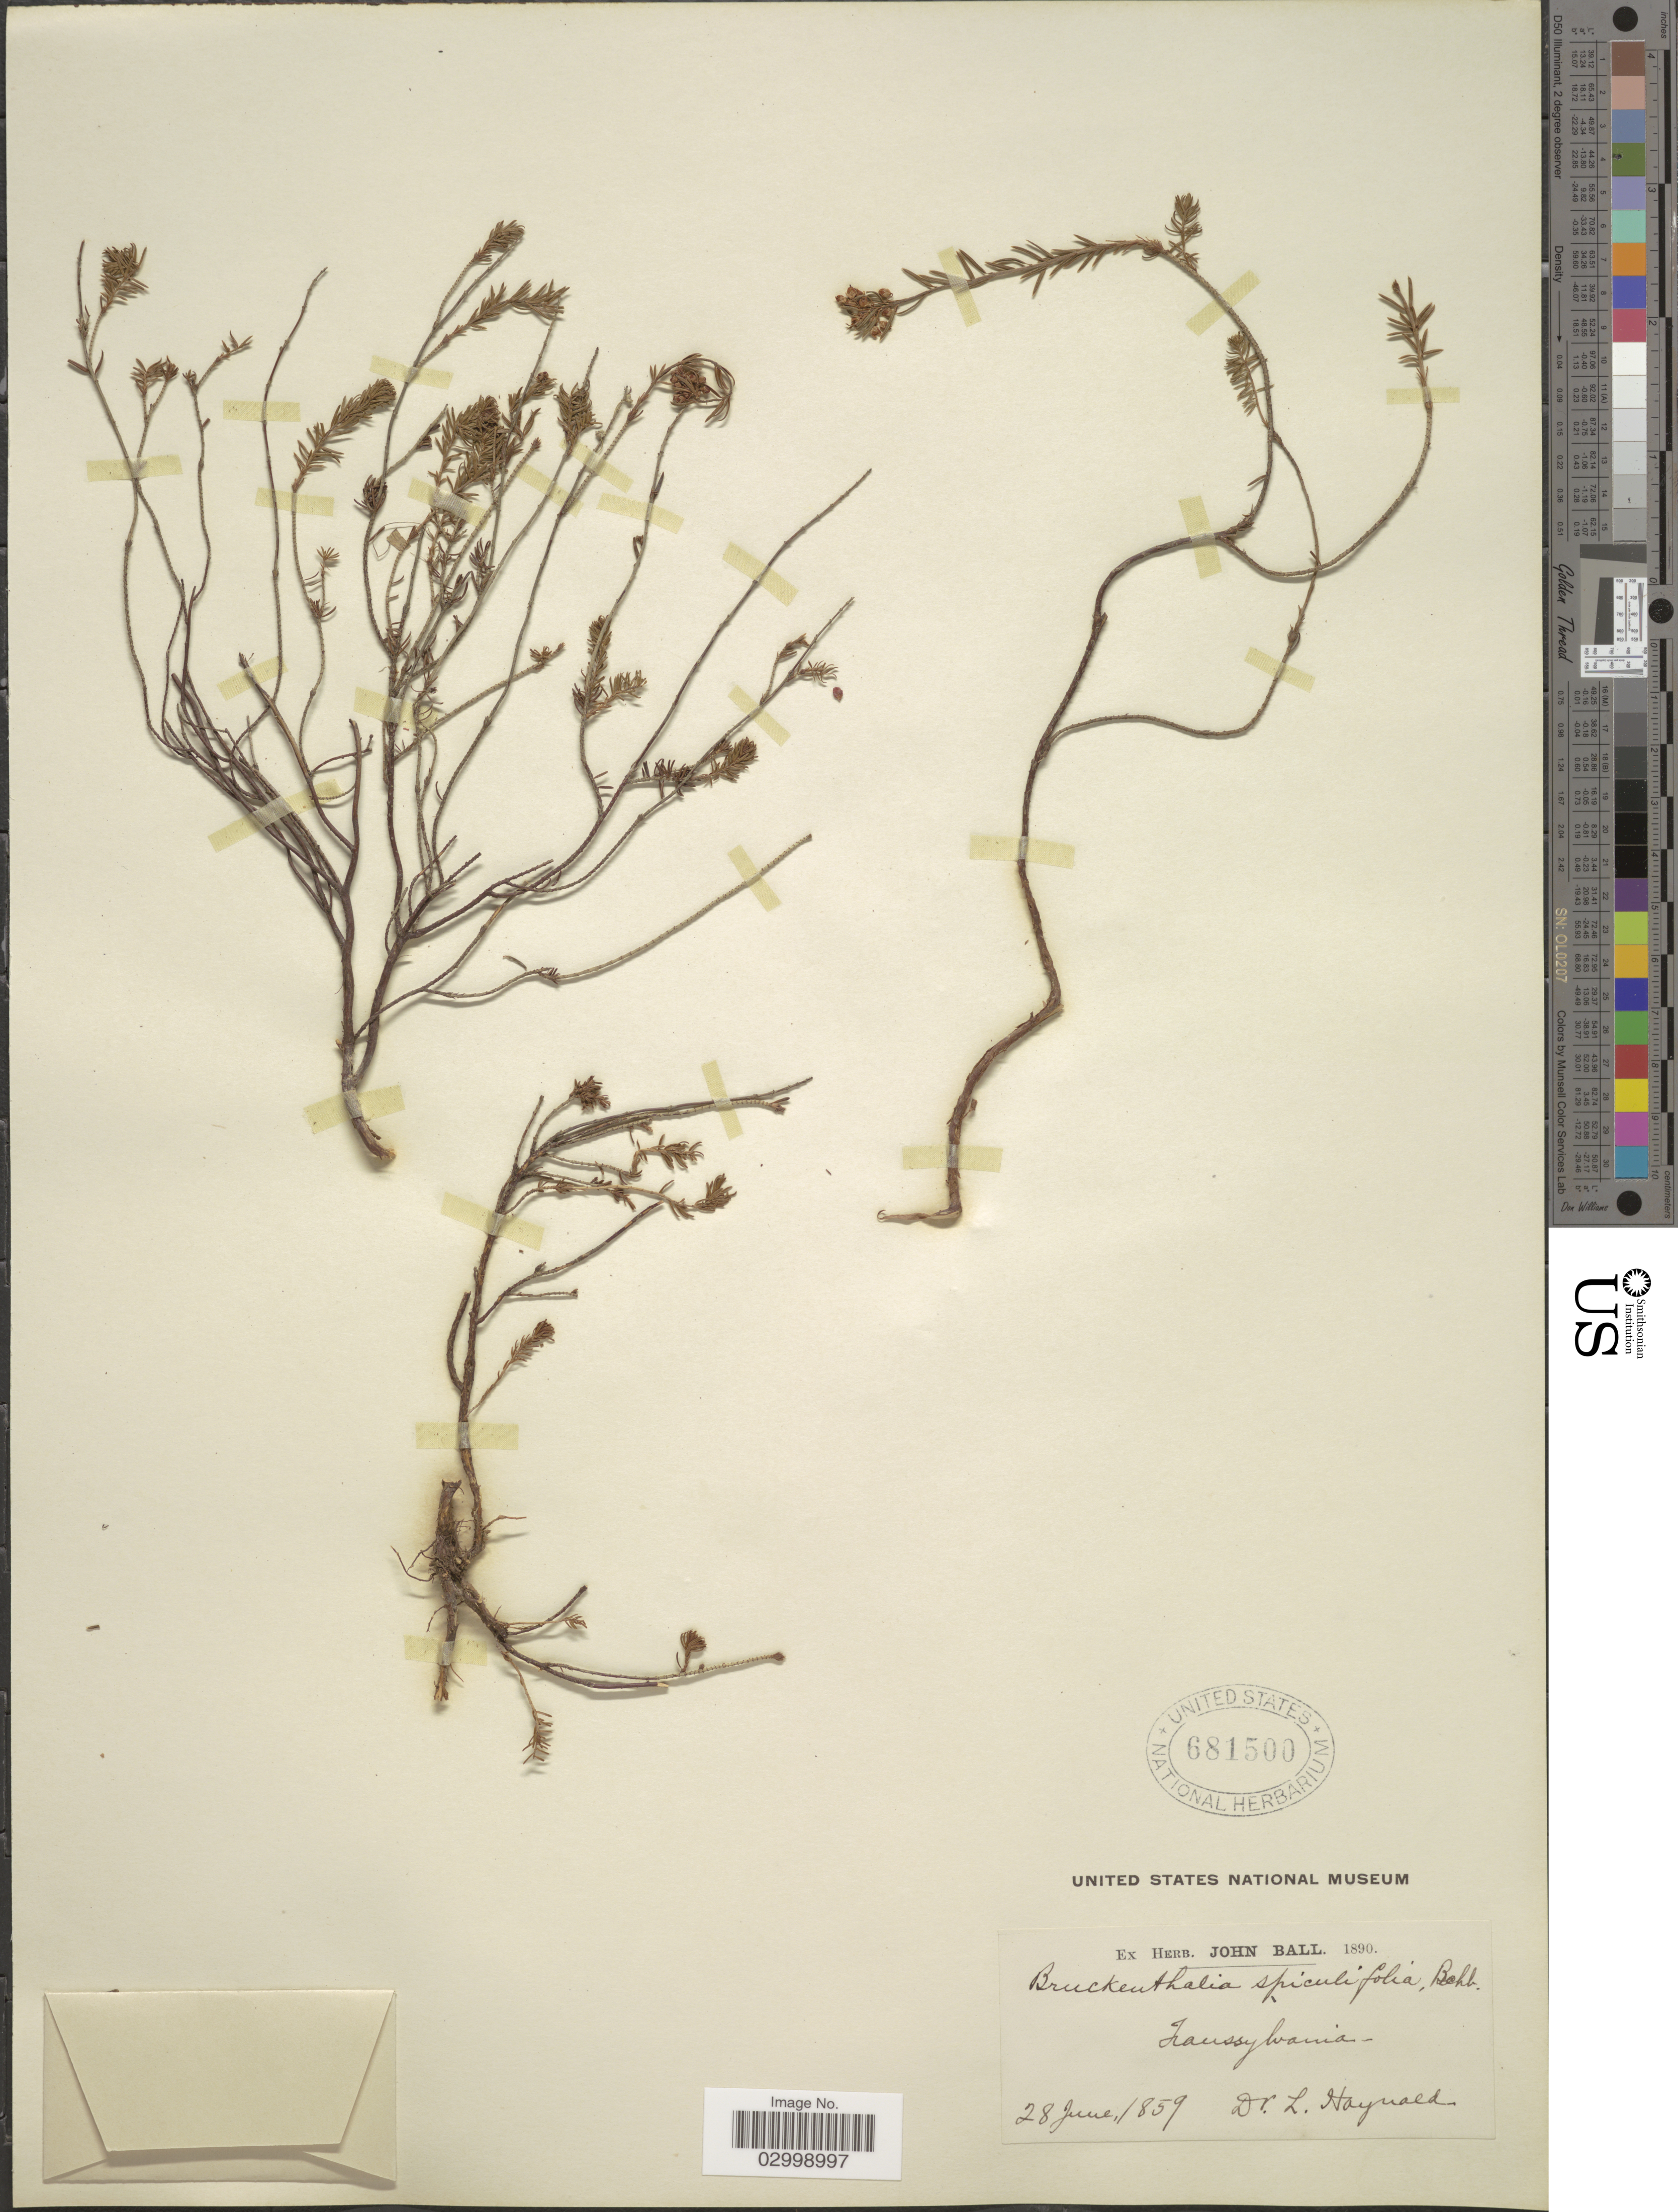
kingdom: Plantae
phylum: Tracheophyta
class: Magnoliopsida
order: Ericales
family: Ericaceae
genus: Bruckenthalia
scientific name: Bruckenthalia spiculifolia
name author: (Salisb.) Rchb.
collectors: L. Haynald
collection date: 1859-06-28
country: Romania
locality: Transsylvania.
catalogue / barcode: US 681500